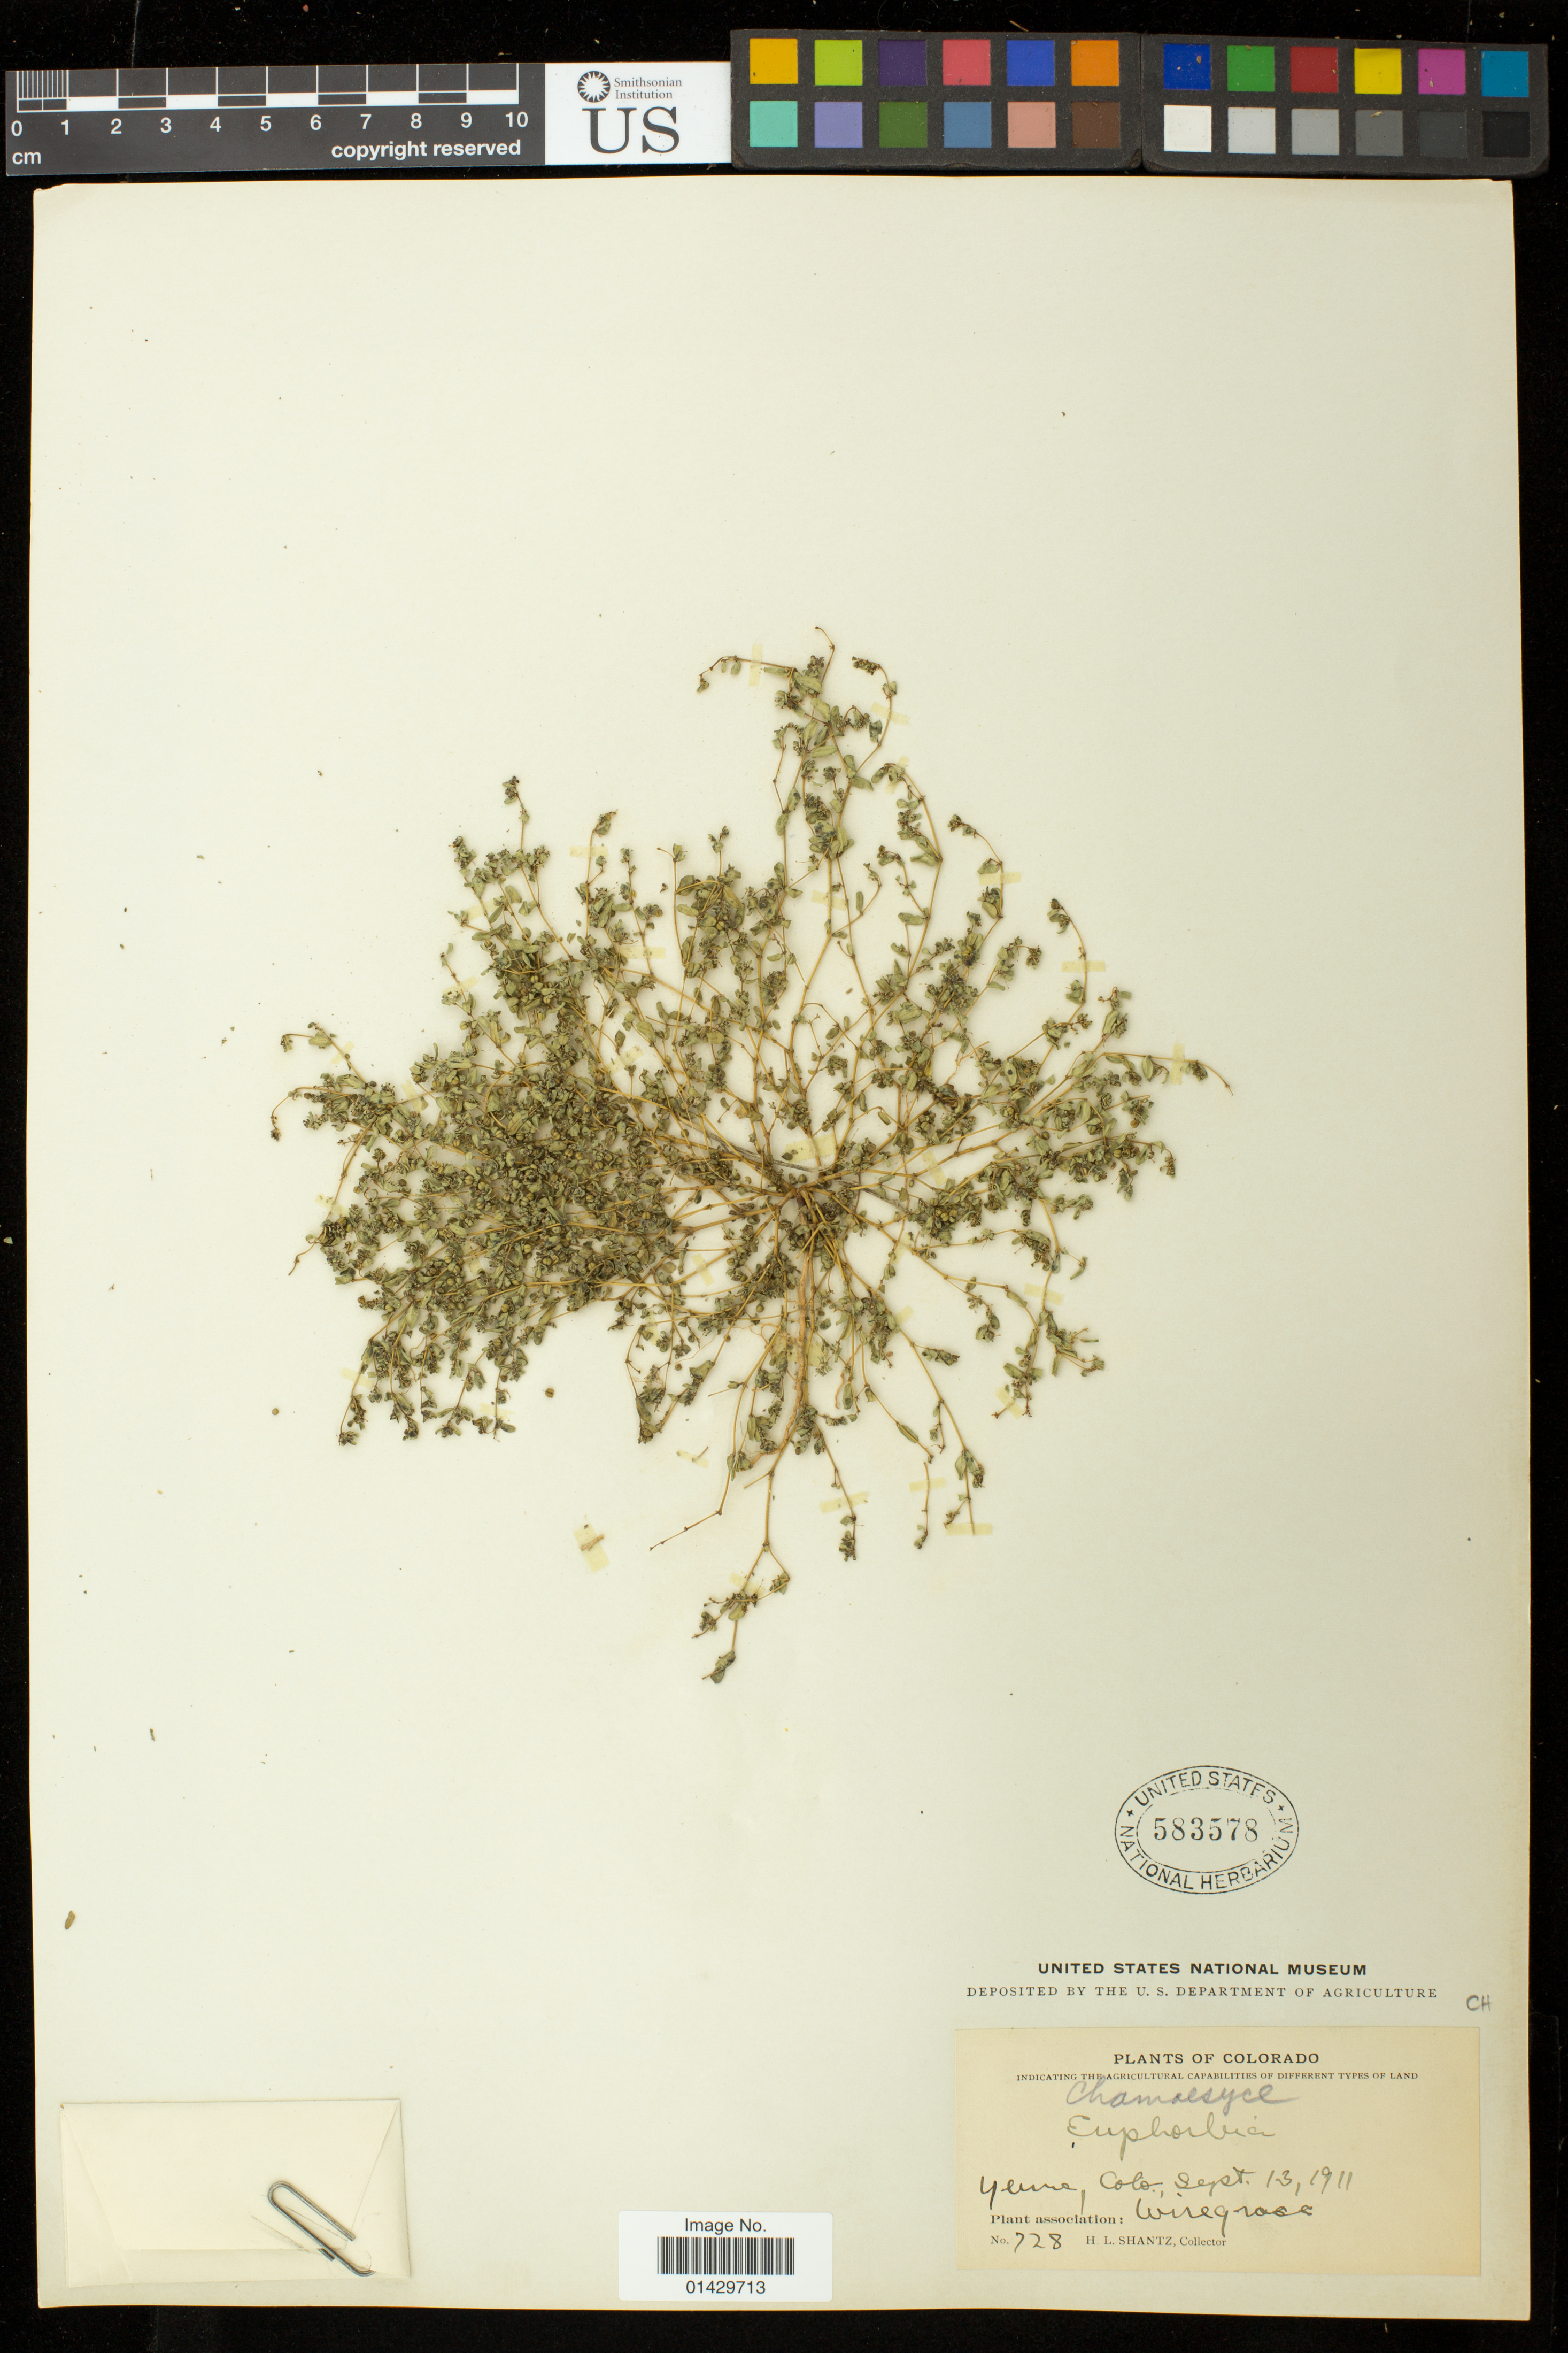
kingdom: Plantae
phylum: Tracheophyta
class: Magnoliopsida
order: Malpighiales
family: Euphorbiaceae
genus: Euphorbia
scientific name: Euphorbia sp.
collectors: H. Shantz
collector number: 728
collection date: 1911-09-13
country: United States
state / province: Colorado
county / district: Yuma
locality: Yuma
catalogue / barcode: US 583578